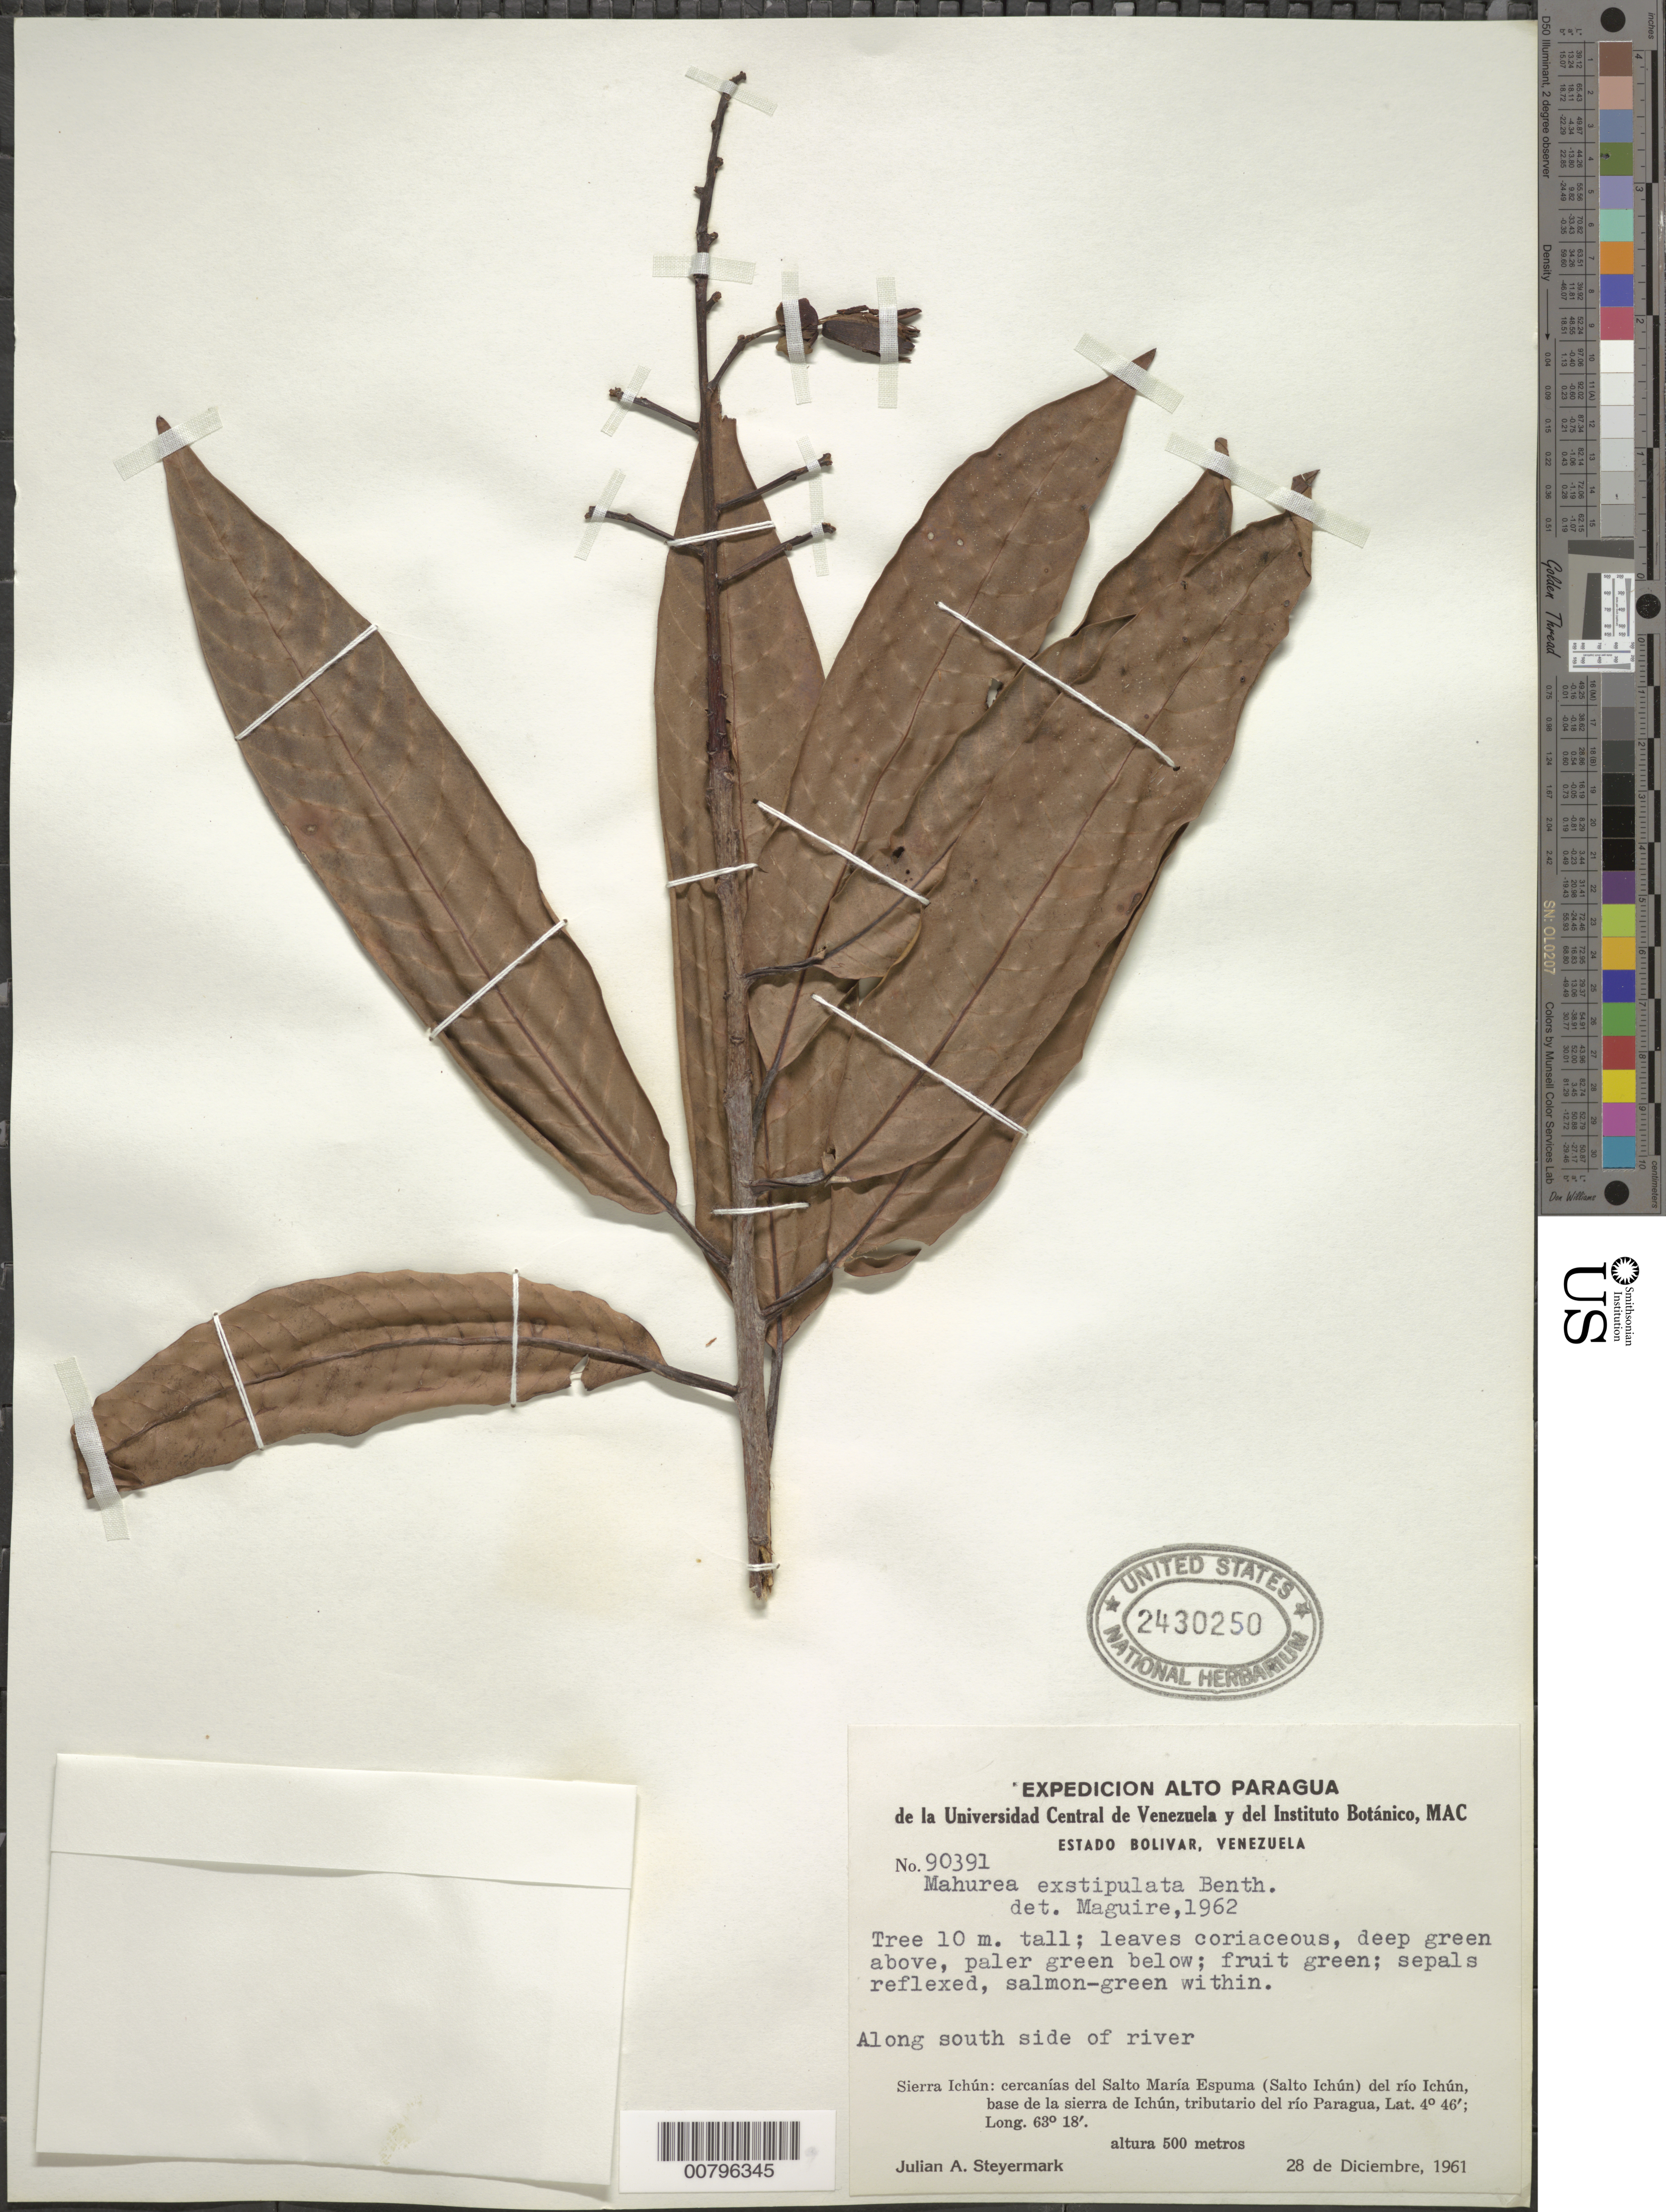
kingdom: Plantae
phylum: Tracheophyta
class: Magnoliopsida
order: Malpighiales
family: Calophyllaceae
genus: Mahurea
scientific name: Mahurea exstipulata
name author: Benth.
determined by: Maguire, Bassett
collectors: J. Steyermark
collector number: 90391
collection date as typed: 28-Dec-61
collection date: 1961-12-28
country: Venezuela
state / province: Bolívar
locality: Sierra Ichún, Salto María Espuma (Salto Ichún) del Río Ichún (tributary of río Paragua), base de la sierra de Ichún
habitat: Along S side of river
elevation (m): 500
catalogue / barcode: US 2430250